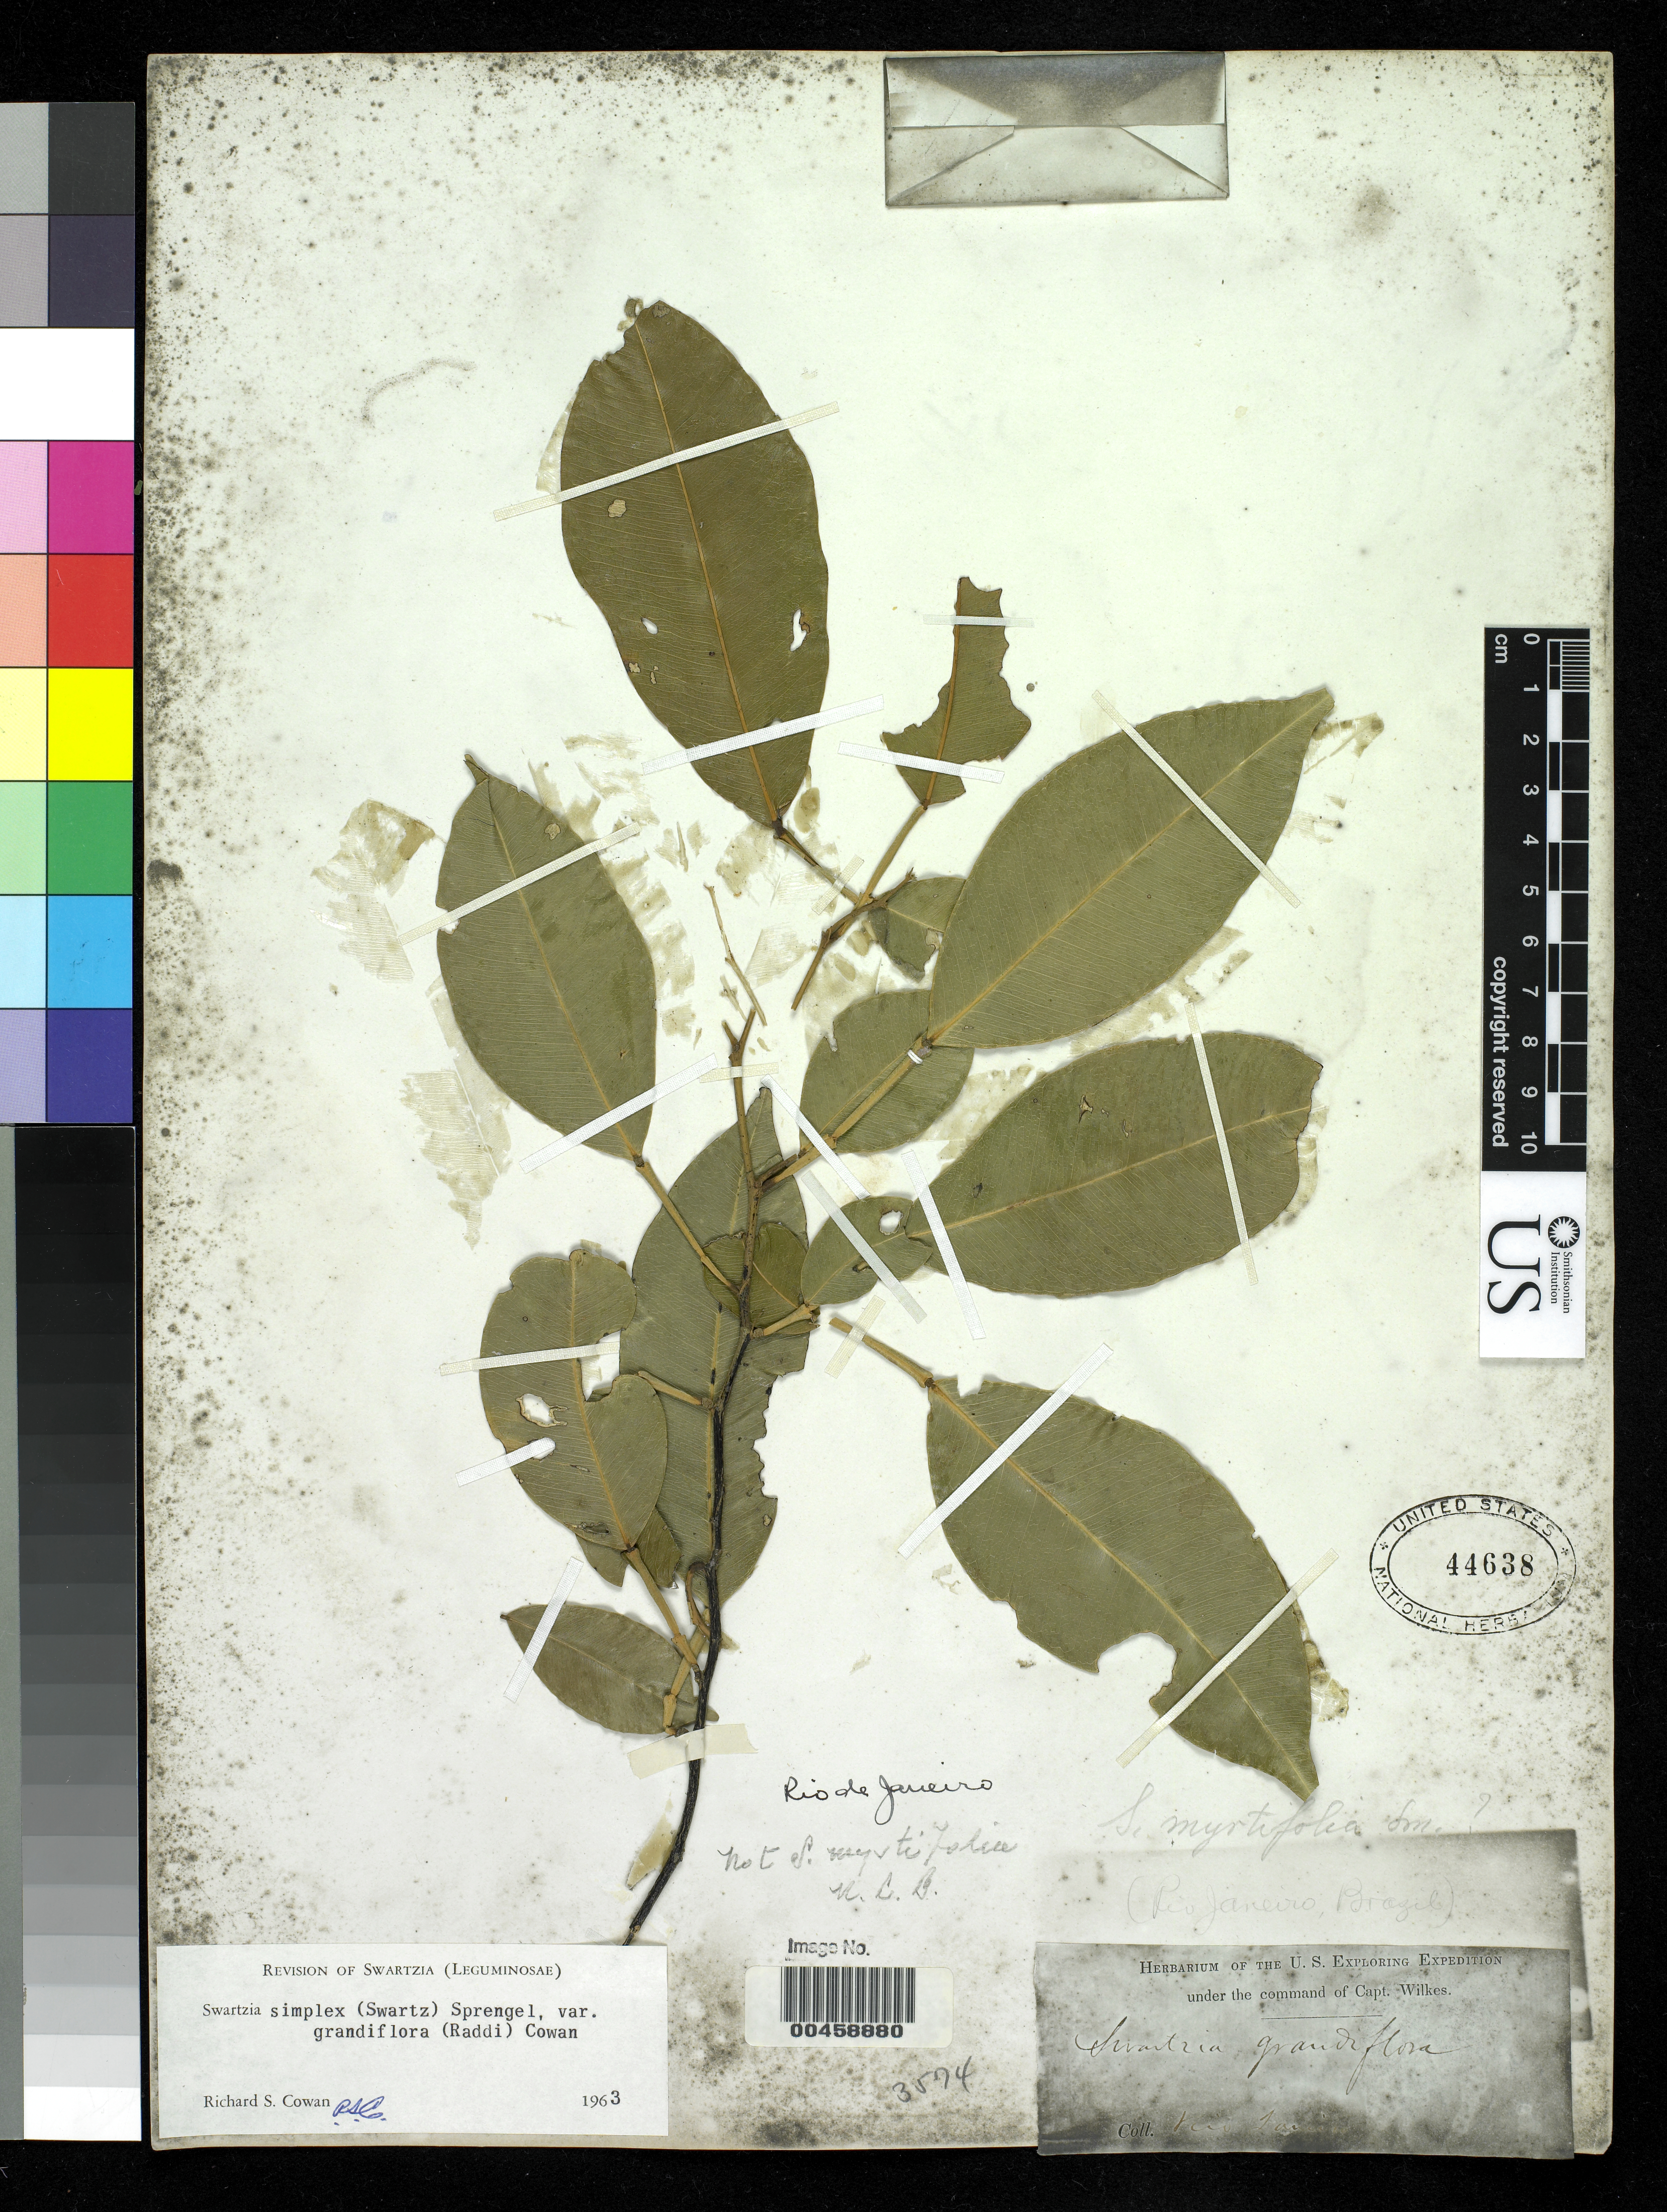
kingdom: Plantae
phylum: Tracheophyta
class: Magnoliopsida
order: Fabales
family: Fabaceae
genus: Swartzia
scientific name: Swartzia simplex var. grandiflora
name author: (Raddi) R.S. Cowan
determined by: Cowan, R. S.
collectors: Wilkes Explor. Exped.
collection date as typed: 1838 to -- --- 1842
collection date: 1838/1842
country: Brazil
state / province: Rio de Janeiro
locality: Rio de Janeiro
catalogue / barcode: US 44638